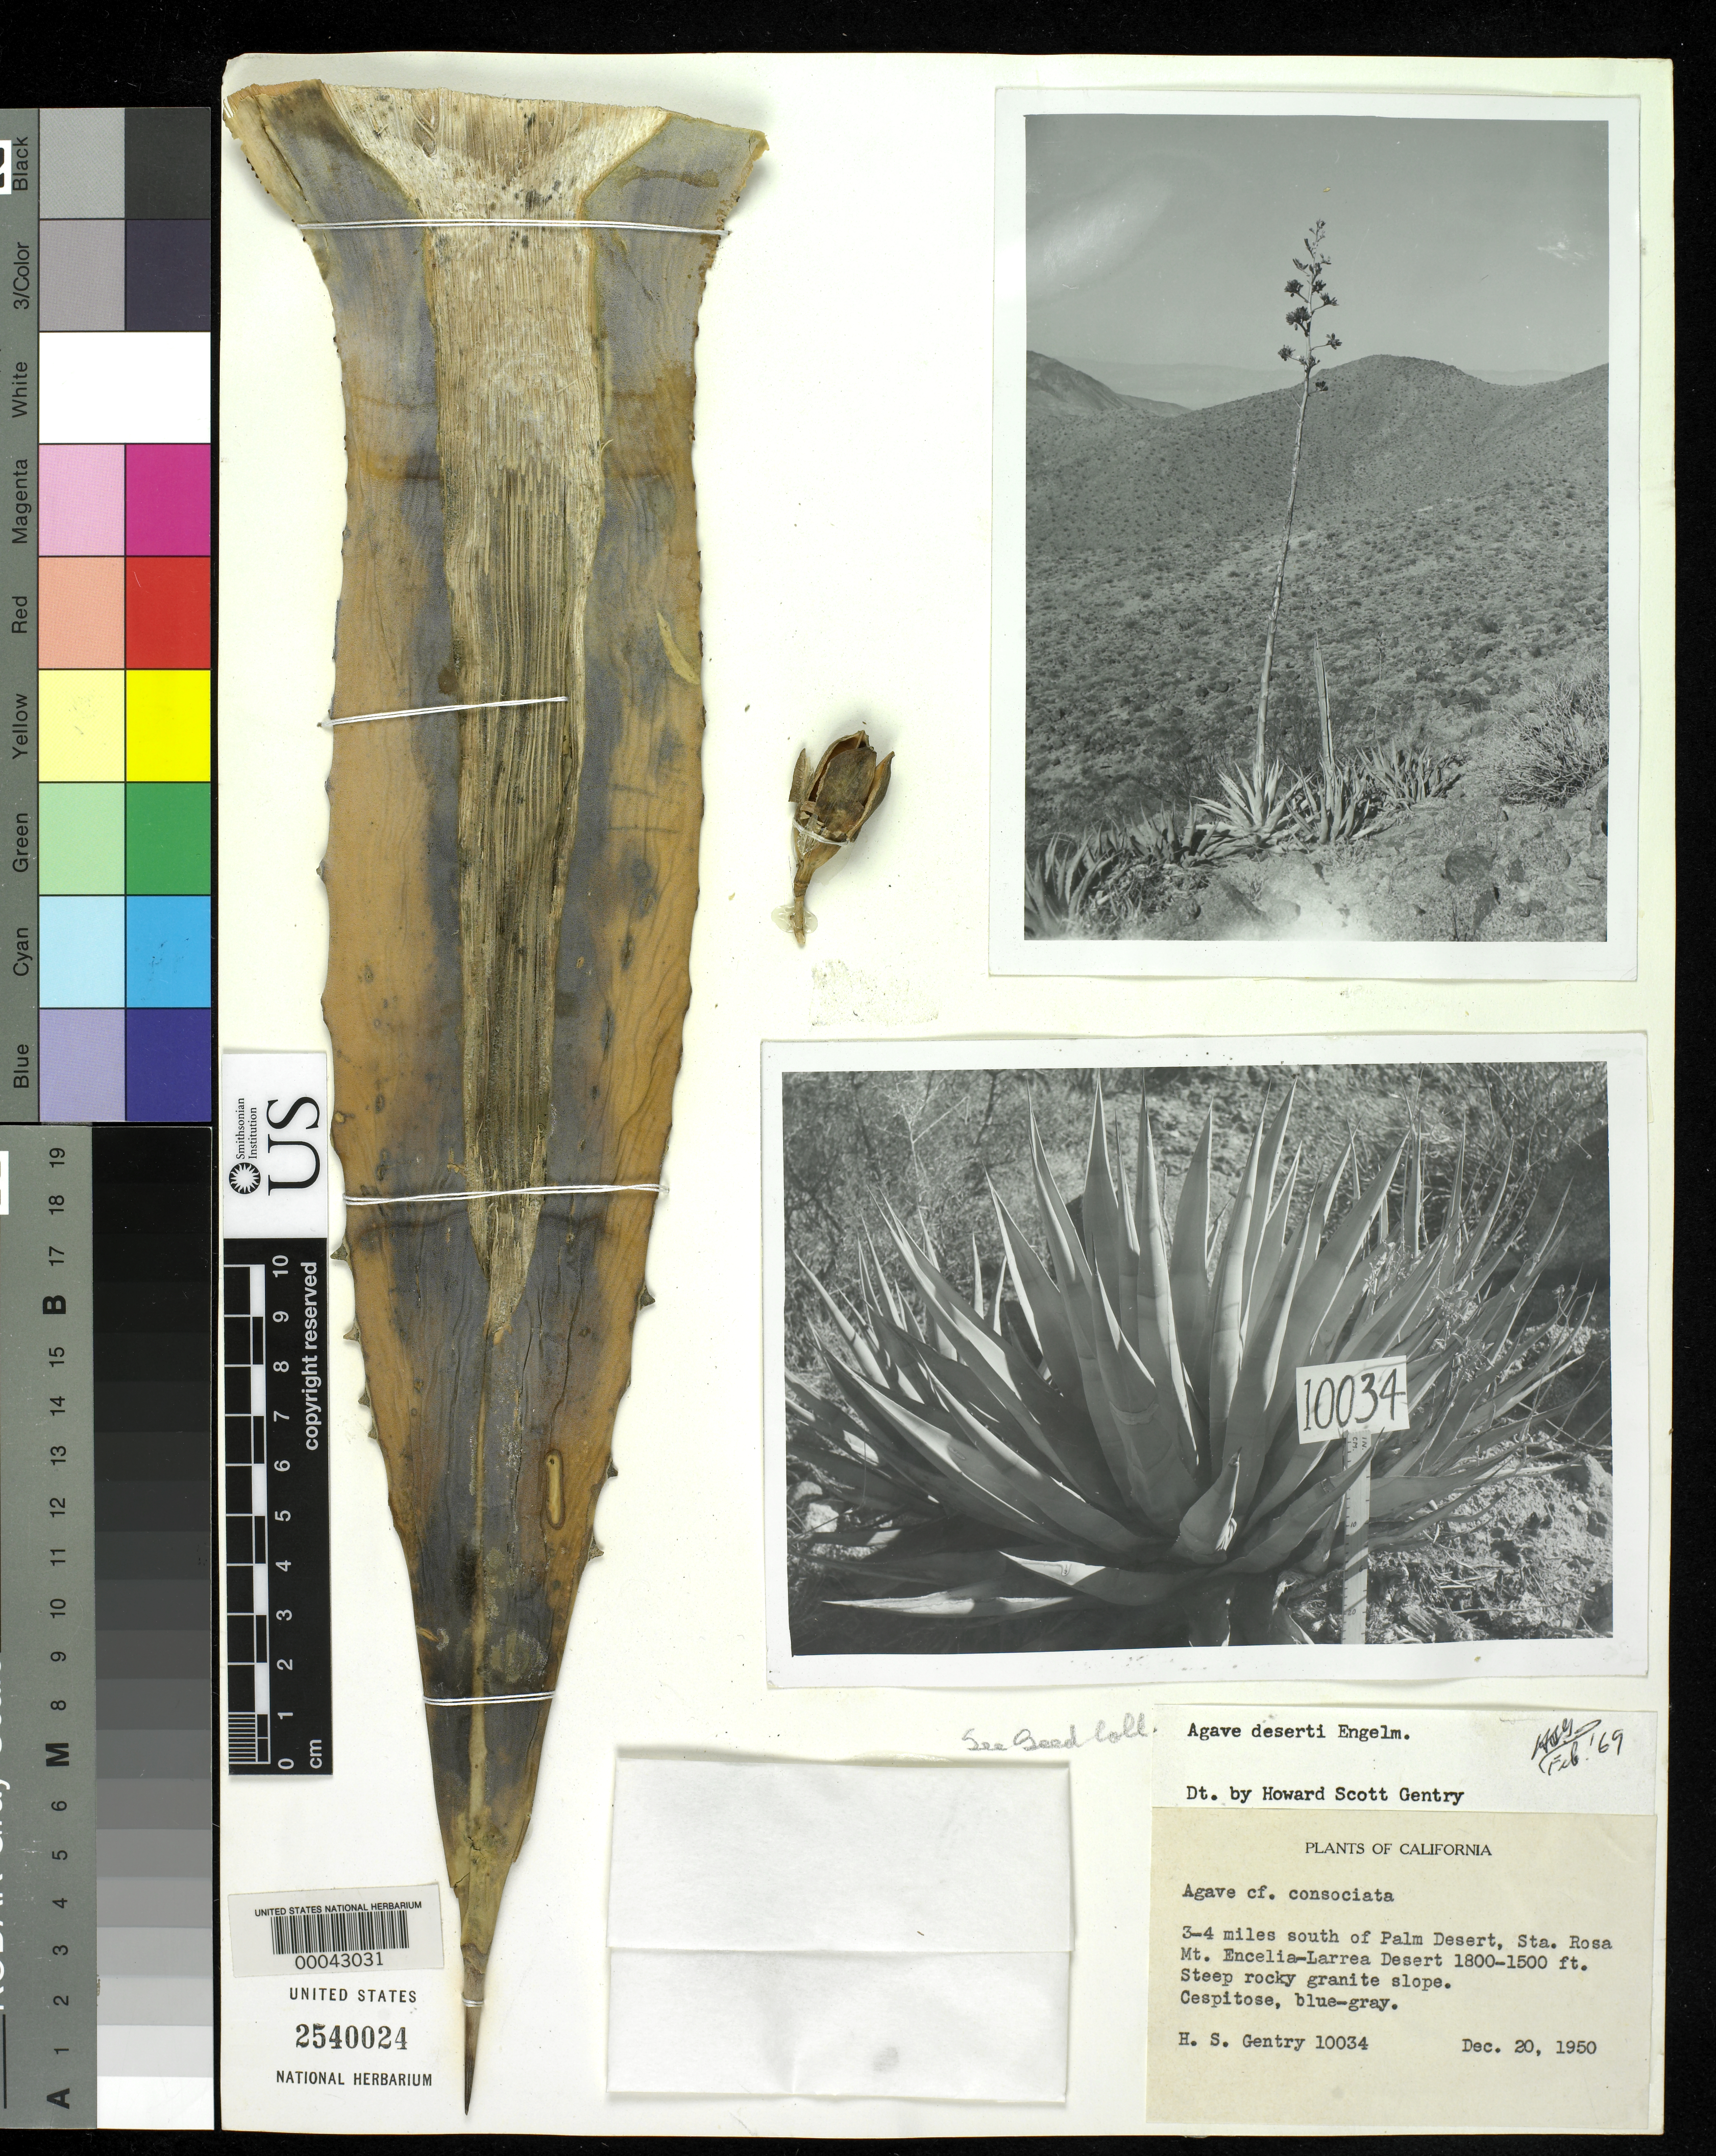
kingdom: Plantae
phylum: Tracheophyta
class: Liliopsida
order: Asparagales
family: Asparagaceae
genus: Agave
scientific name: Agave deserti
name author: Engelm.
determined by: Gentry, H. S.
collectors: H. S. Gentry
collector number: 10034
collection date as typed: Dec. 20, 1950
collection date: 1950-12-20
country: United States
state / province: California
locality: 3-4 miles south of Palm Desert, Sta. Rosa Mt. Encelia-Larrea Desert.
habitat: Steep rocky granite slope.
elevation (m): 549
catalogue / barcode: US 2540024